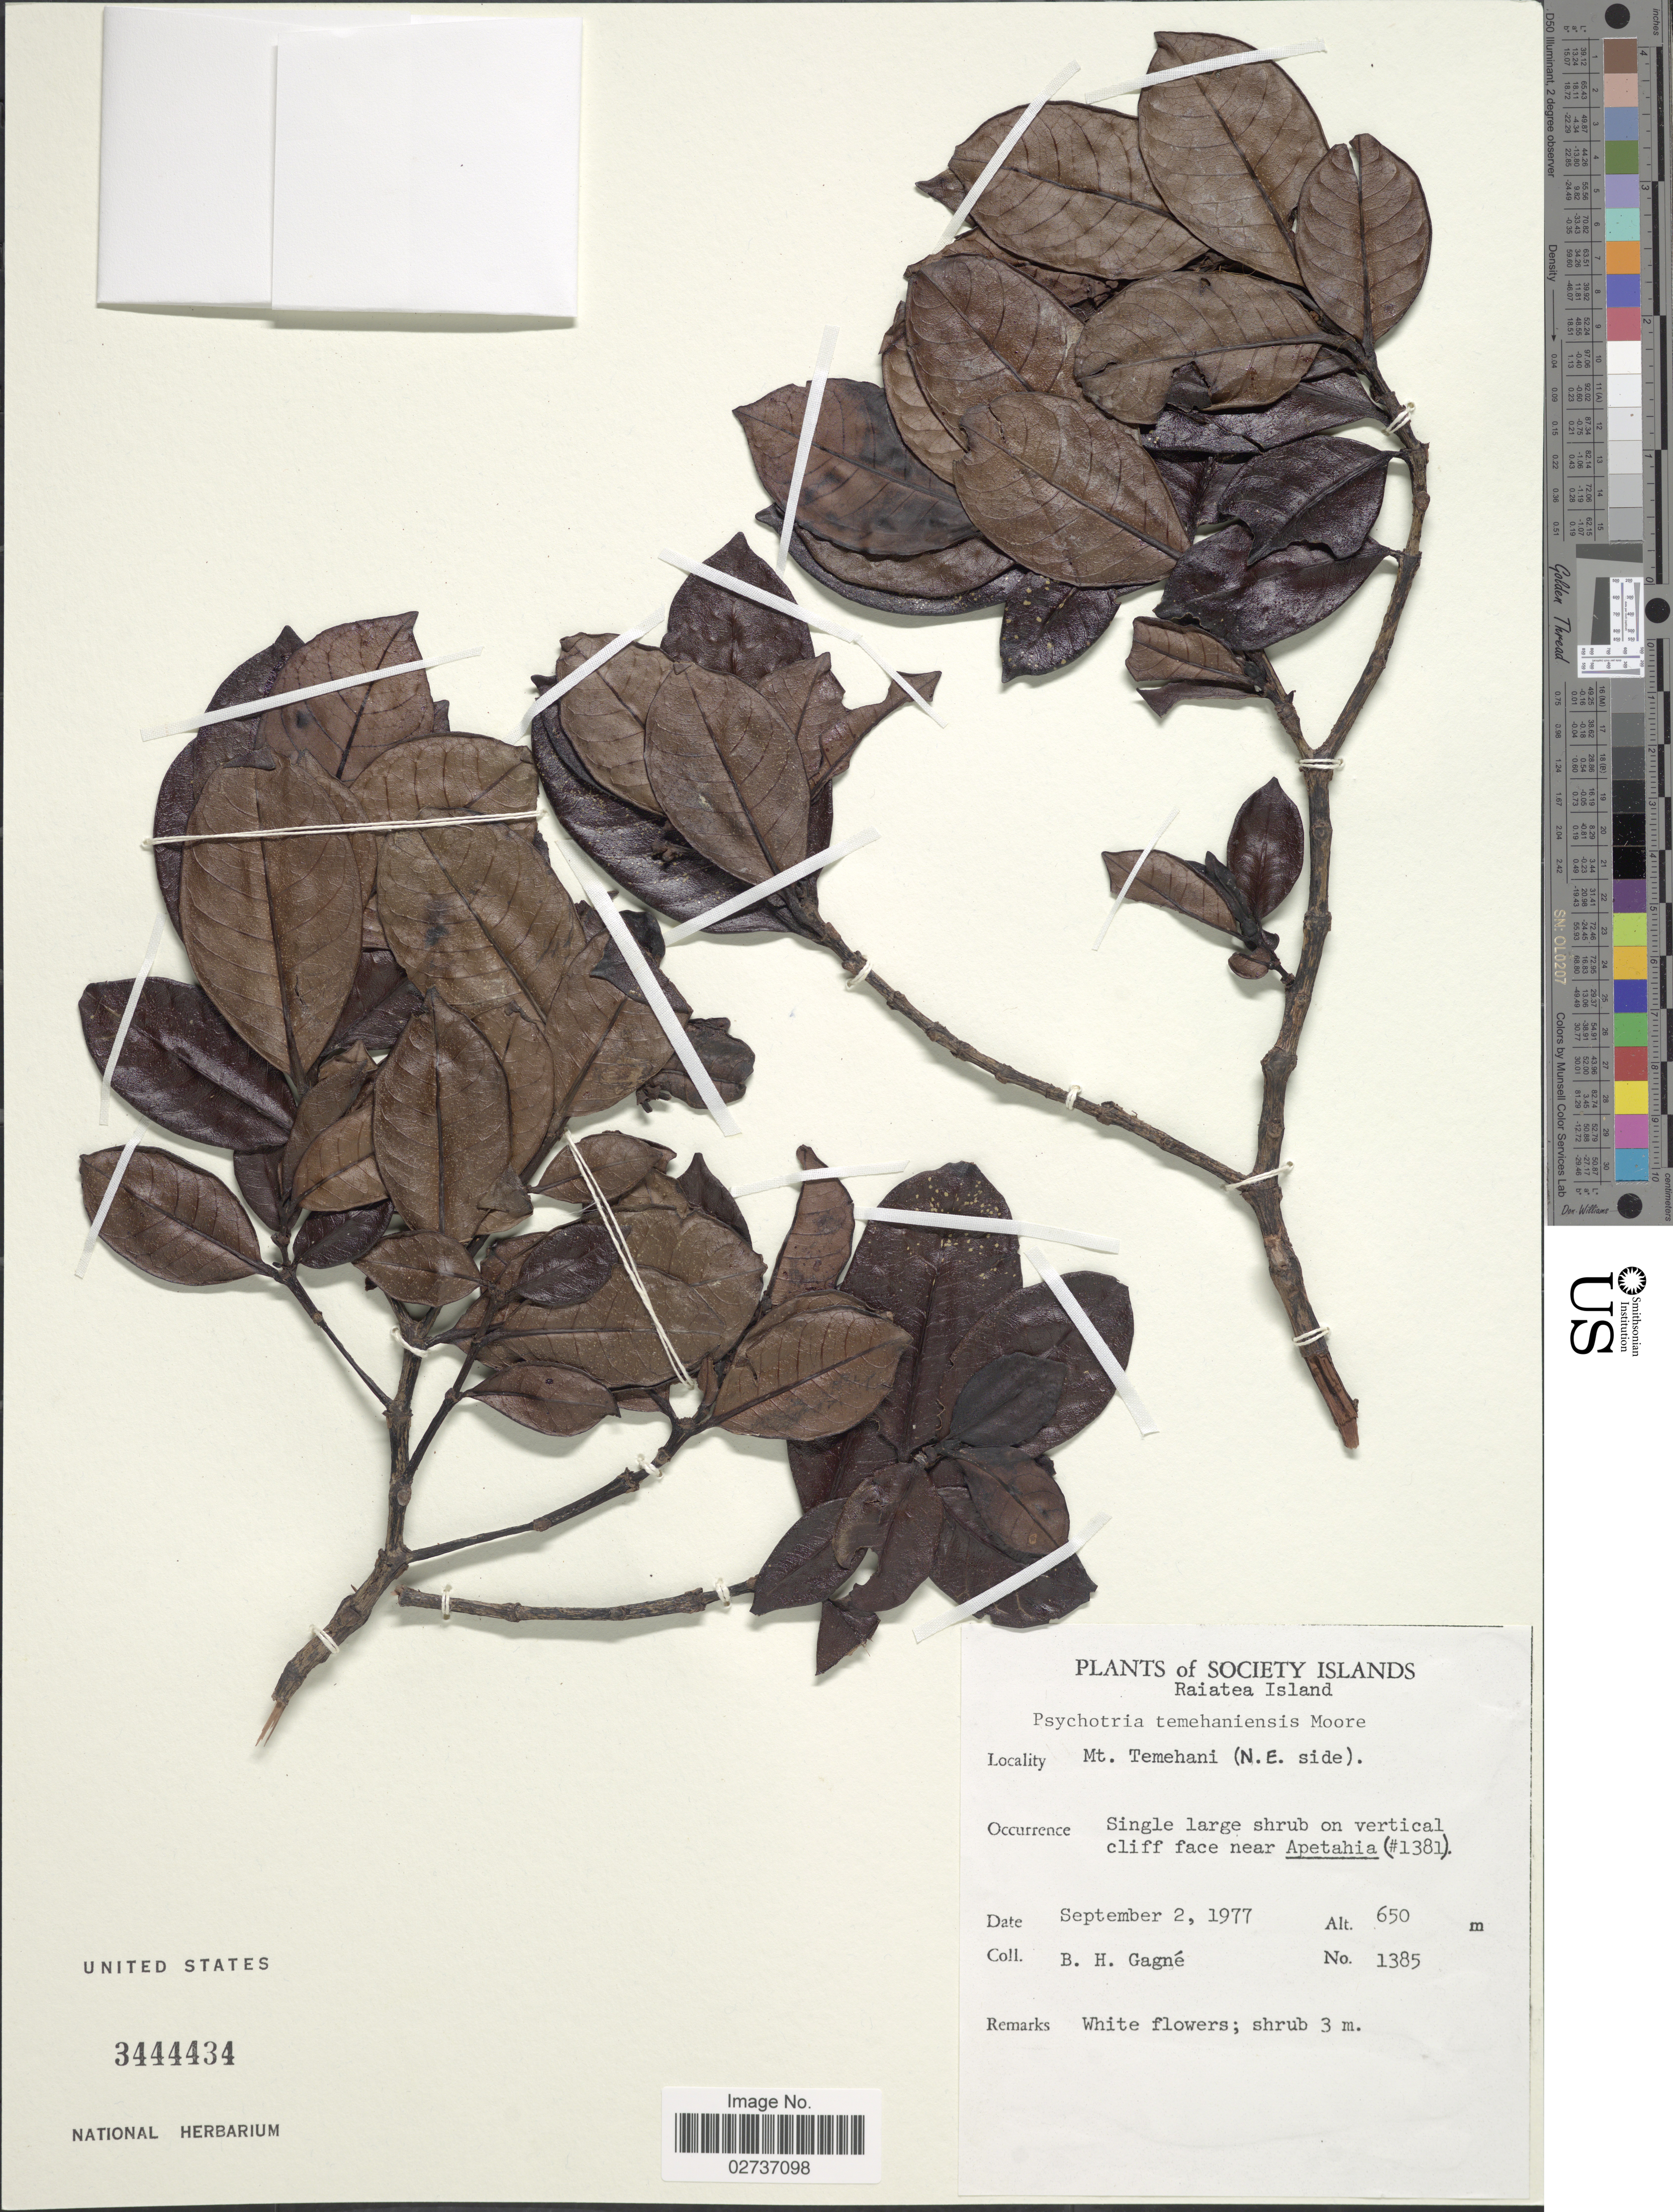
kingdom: Plantae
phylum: Tracheophyta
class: Magnoliopsida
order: Gentianales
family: Rubiaceae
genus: Psychotria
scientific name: Psychotria temehaniensis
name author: J.W. Moore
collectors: B. H. Gagné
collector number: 1385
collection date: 1977-09-02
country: French Polynesia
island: Raiatea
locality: Society Islands. Raiatea Island. Mt. Temehani (N.E. side)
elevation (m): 650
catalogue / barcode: US 3444434